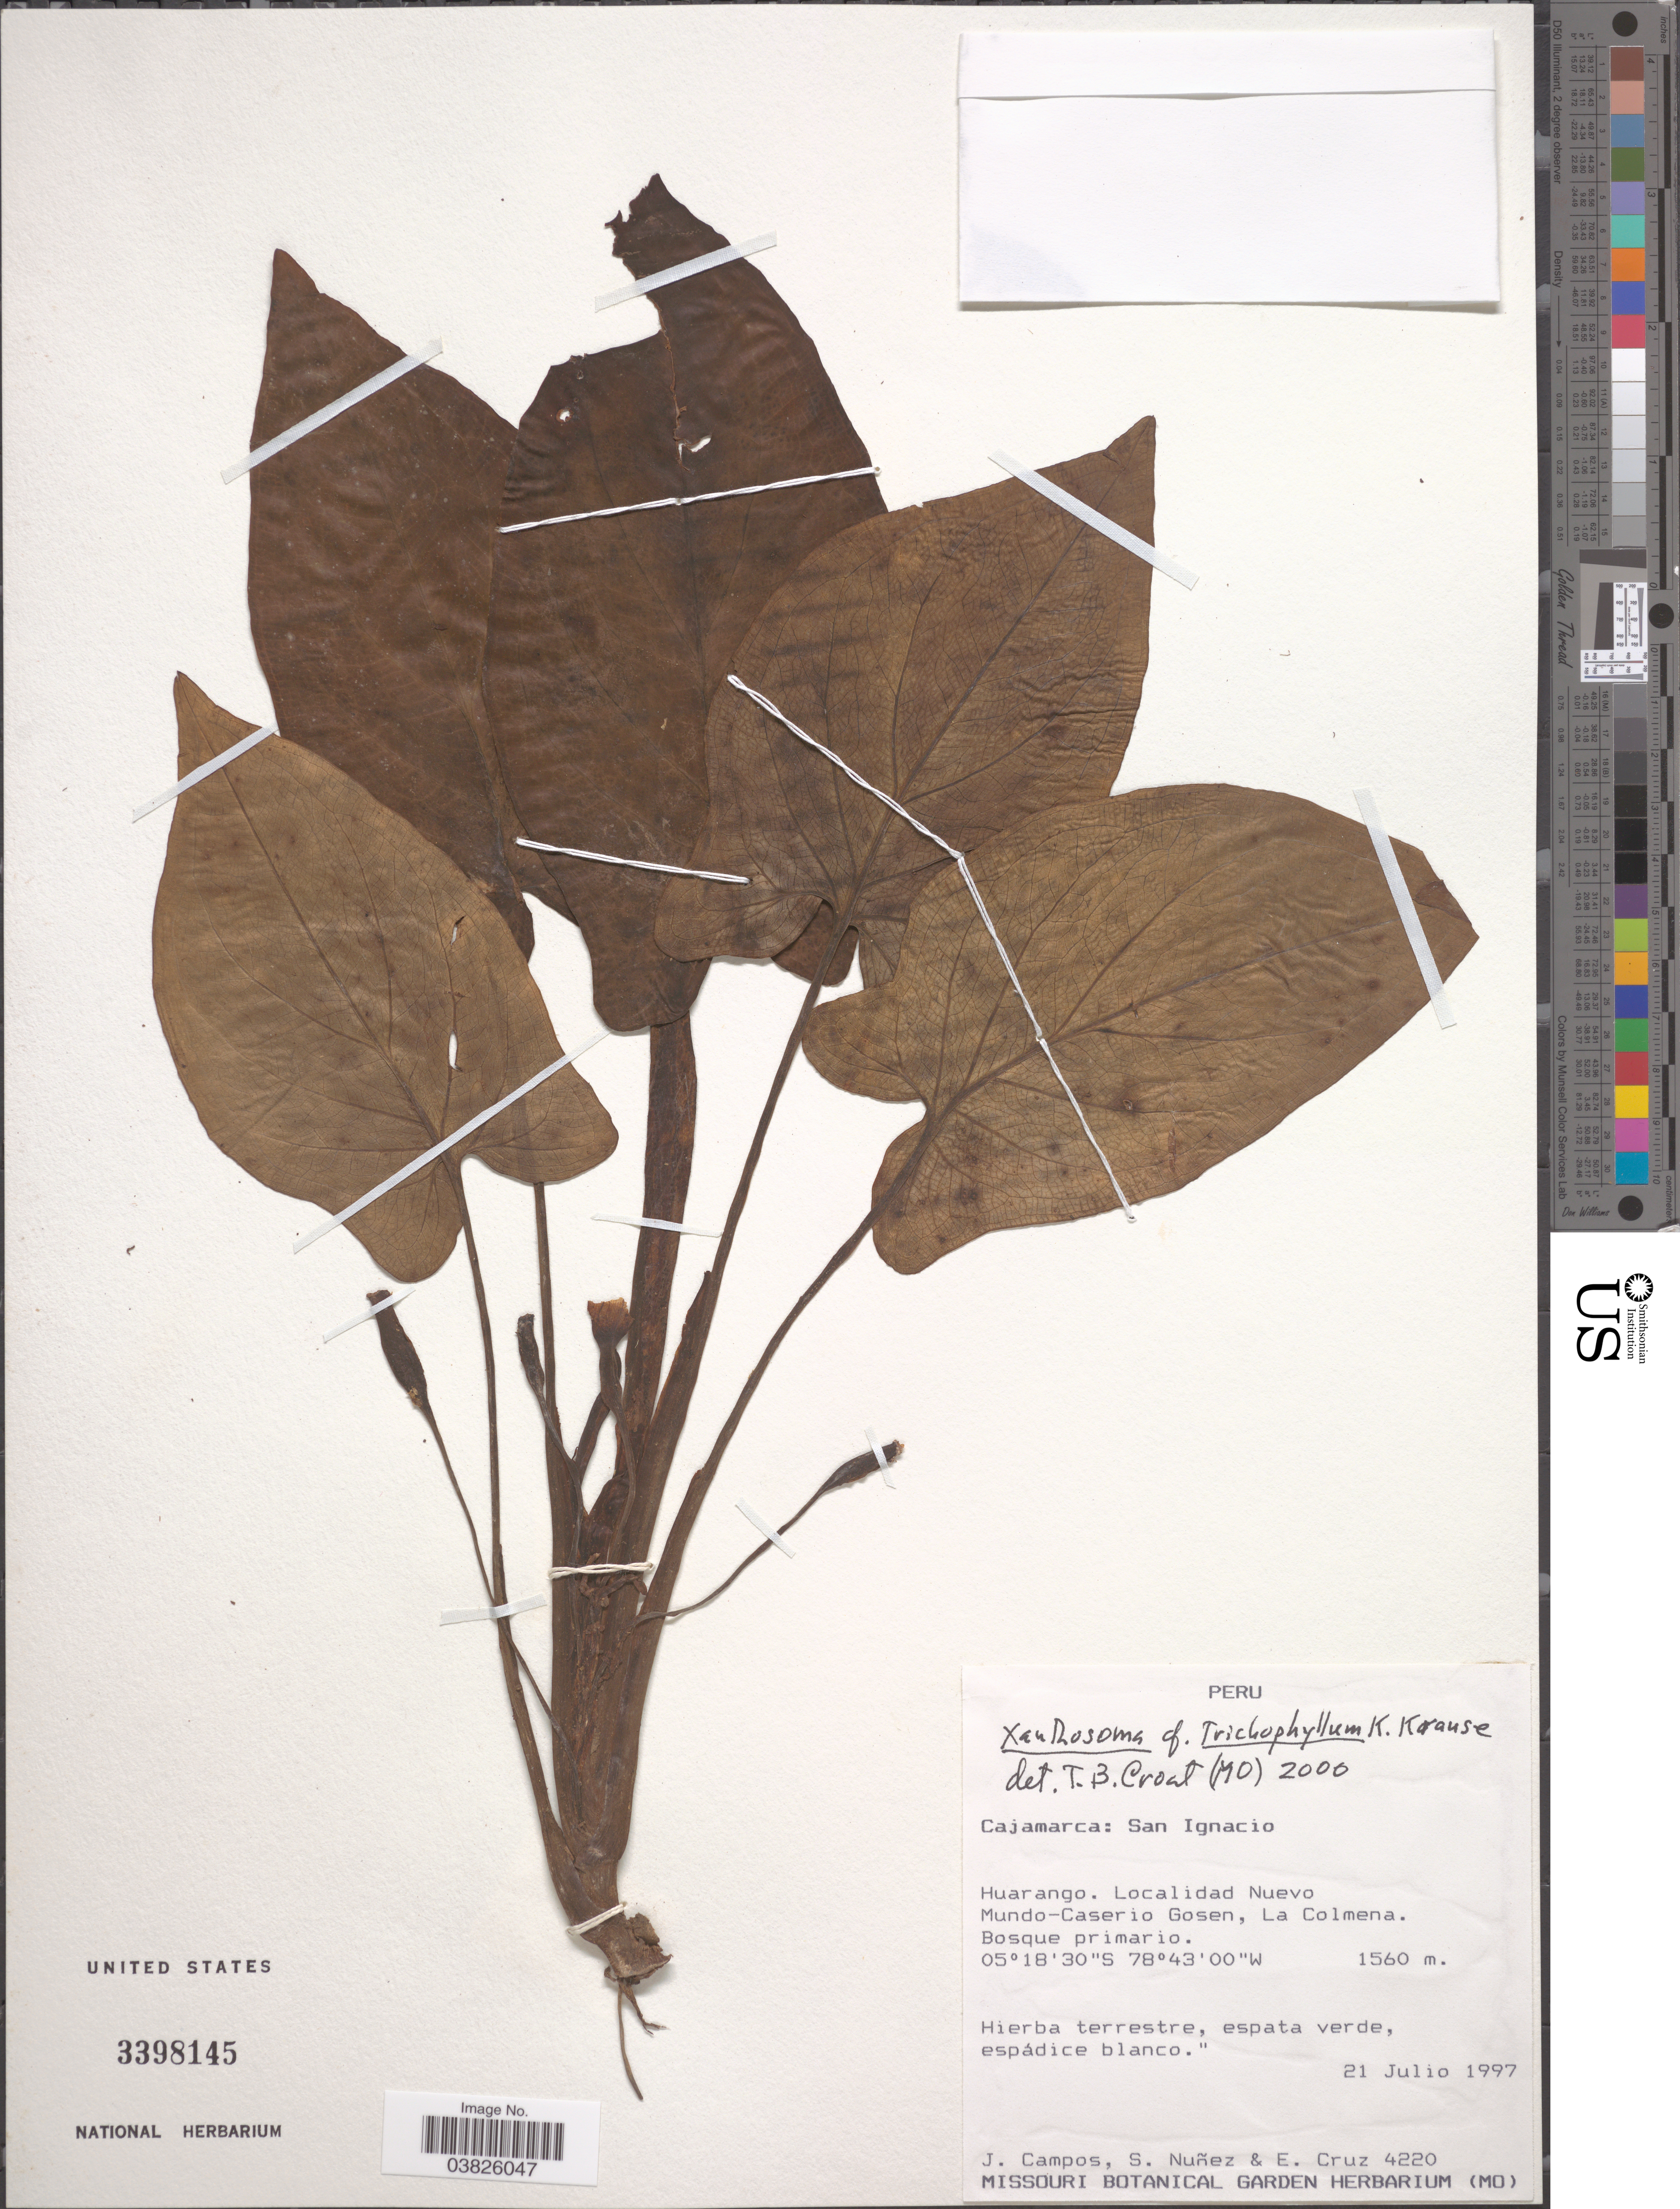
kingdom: Plantae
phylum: Tracheophyta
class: Liliopsida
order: Alismatales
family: Araceae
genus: Xanthosoma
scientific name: Xanthosoma trichophylla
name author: K. Krause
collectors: J. Campos, S. Nuñez & E. Cruz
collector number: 4220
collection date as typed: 21 Julio 1997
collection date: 1997-07-21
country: Peru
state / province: Cajamarca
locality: San Ignacio. Huarango. Localidad Nuevo. Mundo-Caserio Gosen, La Colmena.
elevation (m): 1560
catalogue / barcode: US 3398145